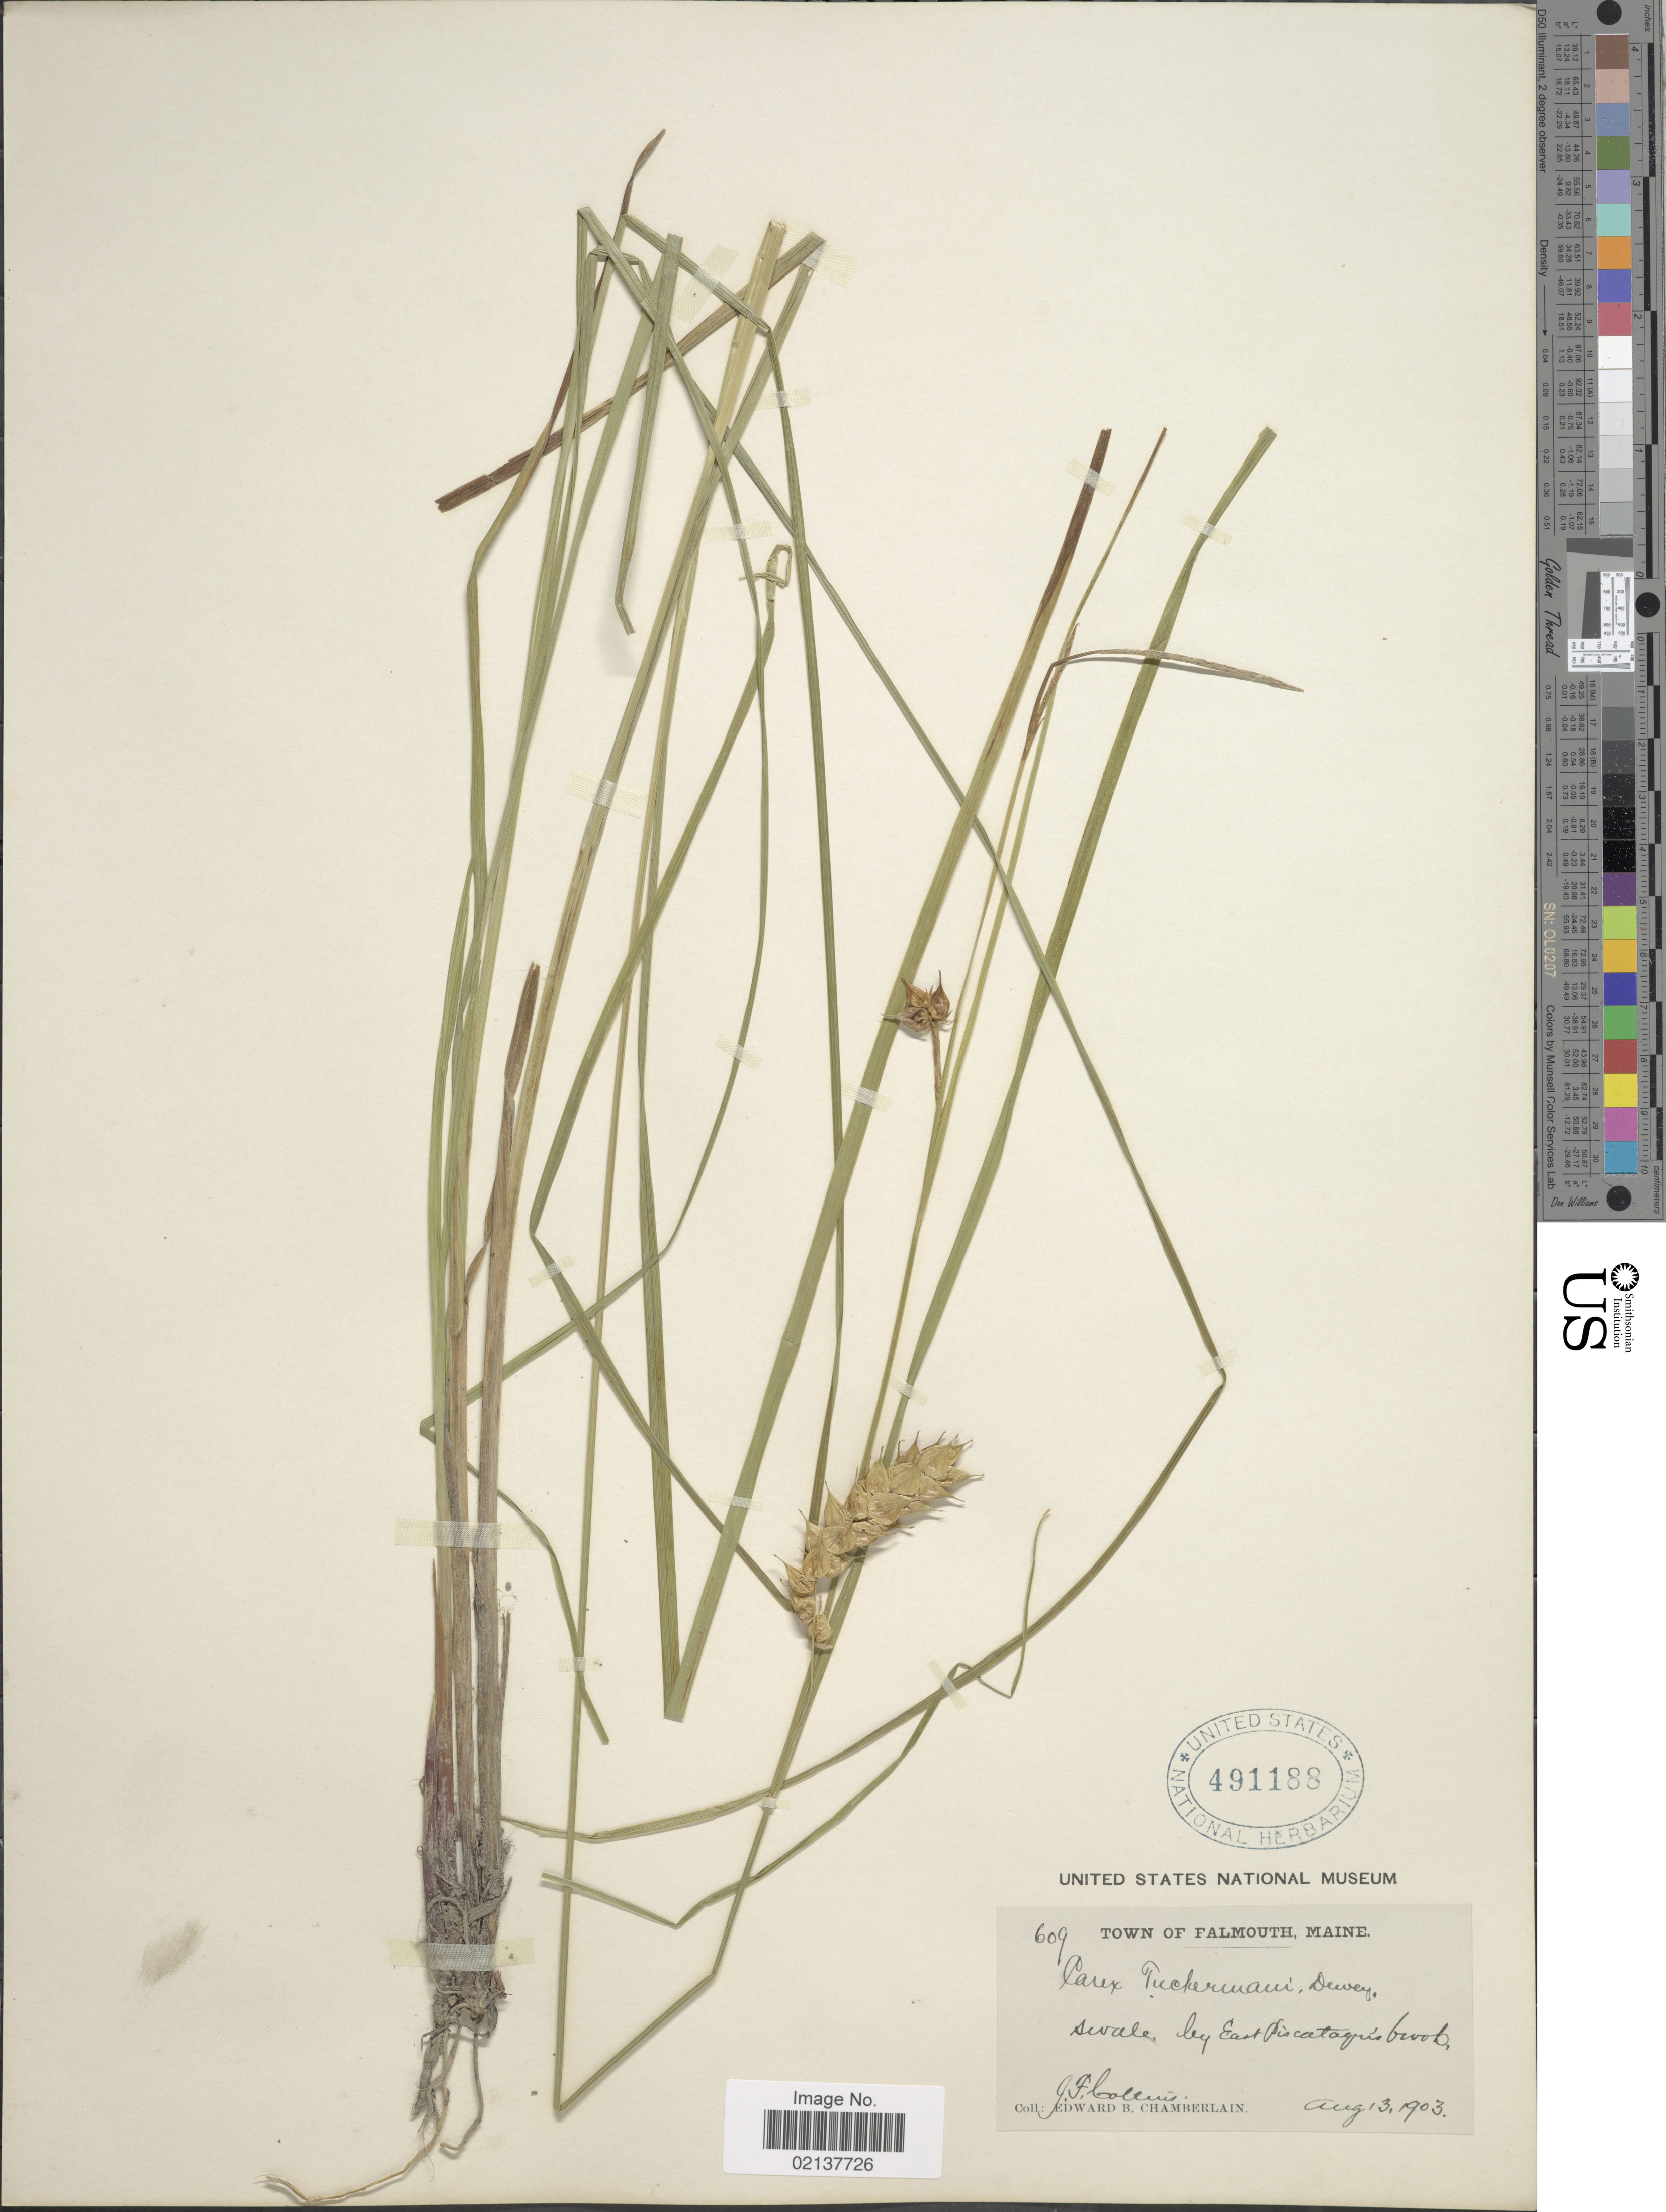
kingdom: Plantae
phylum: Tracheophyta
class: Liliopsida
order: Poales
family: Cyperaceae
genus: Carex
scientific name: Carex tuckermanii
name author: Boott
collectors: J. Collins & E. Chamberlain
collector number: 609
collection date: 1903-08-13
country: United States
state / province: Maine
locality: Town of Falmouth, Swale, by East Piscataquis brook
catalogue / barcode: US 491188